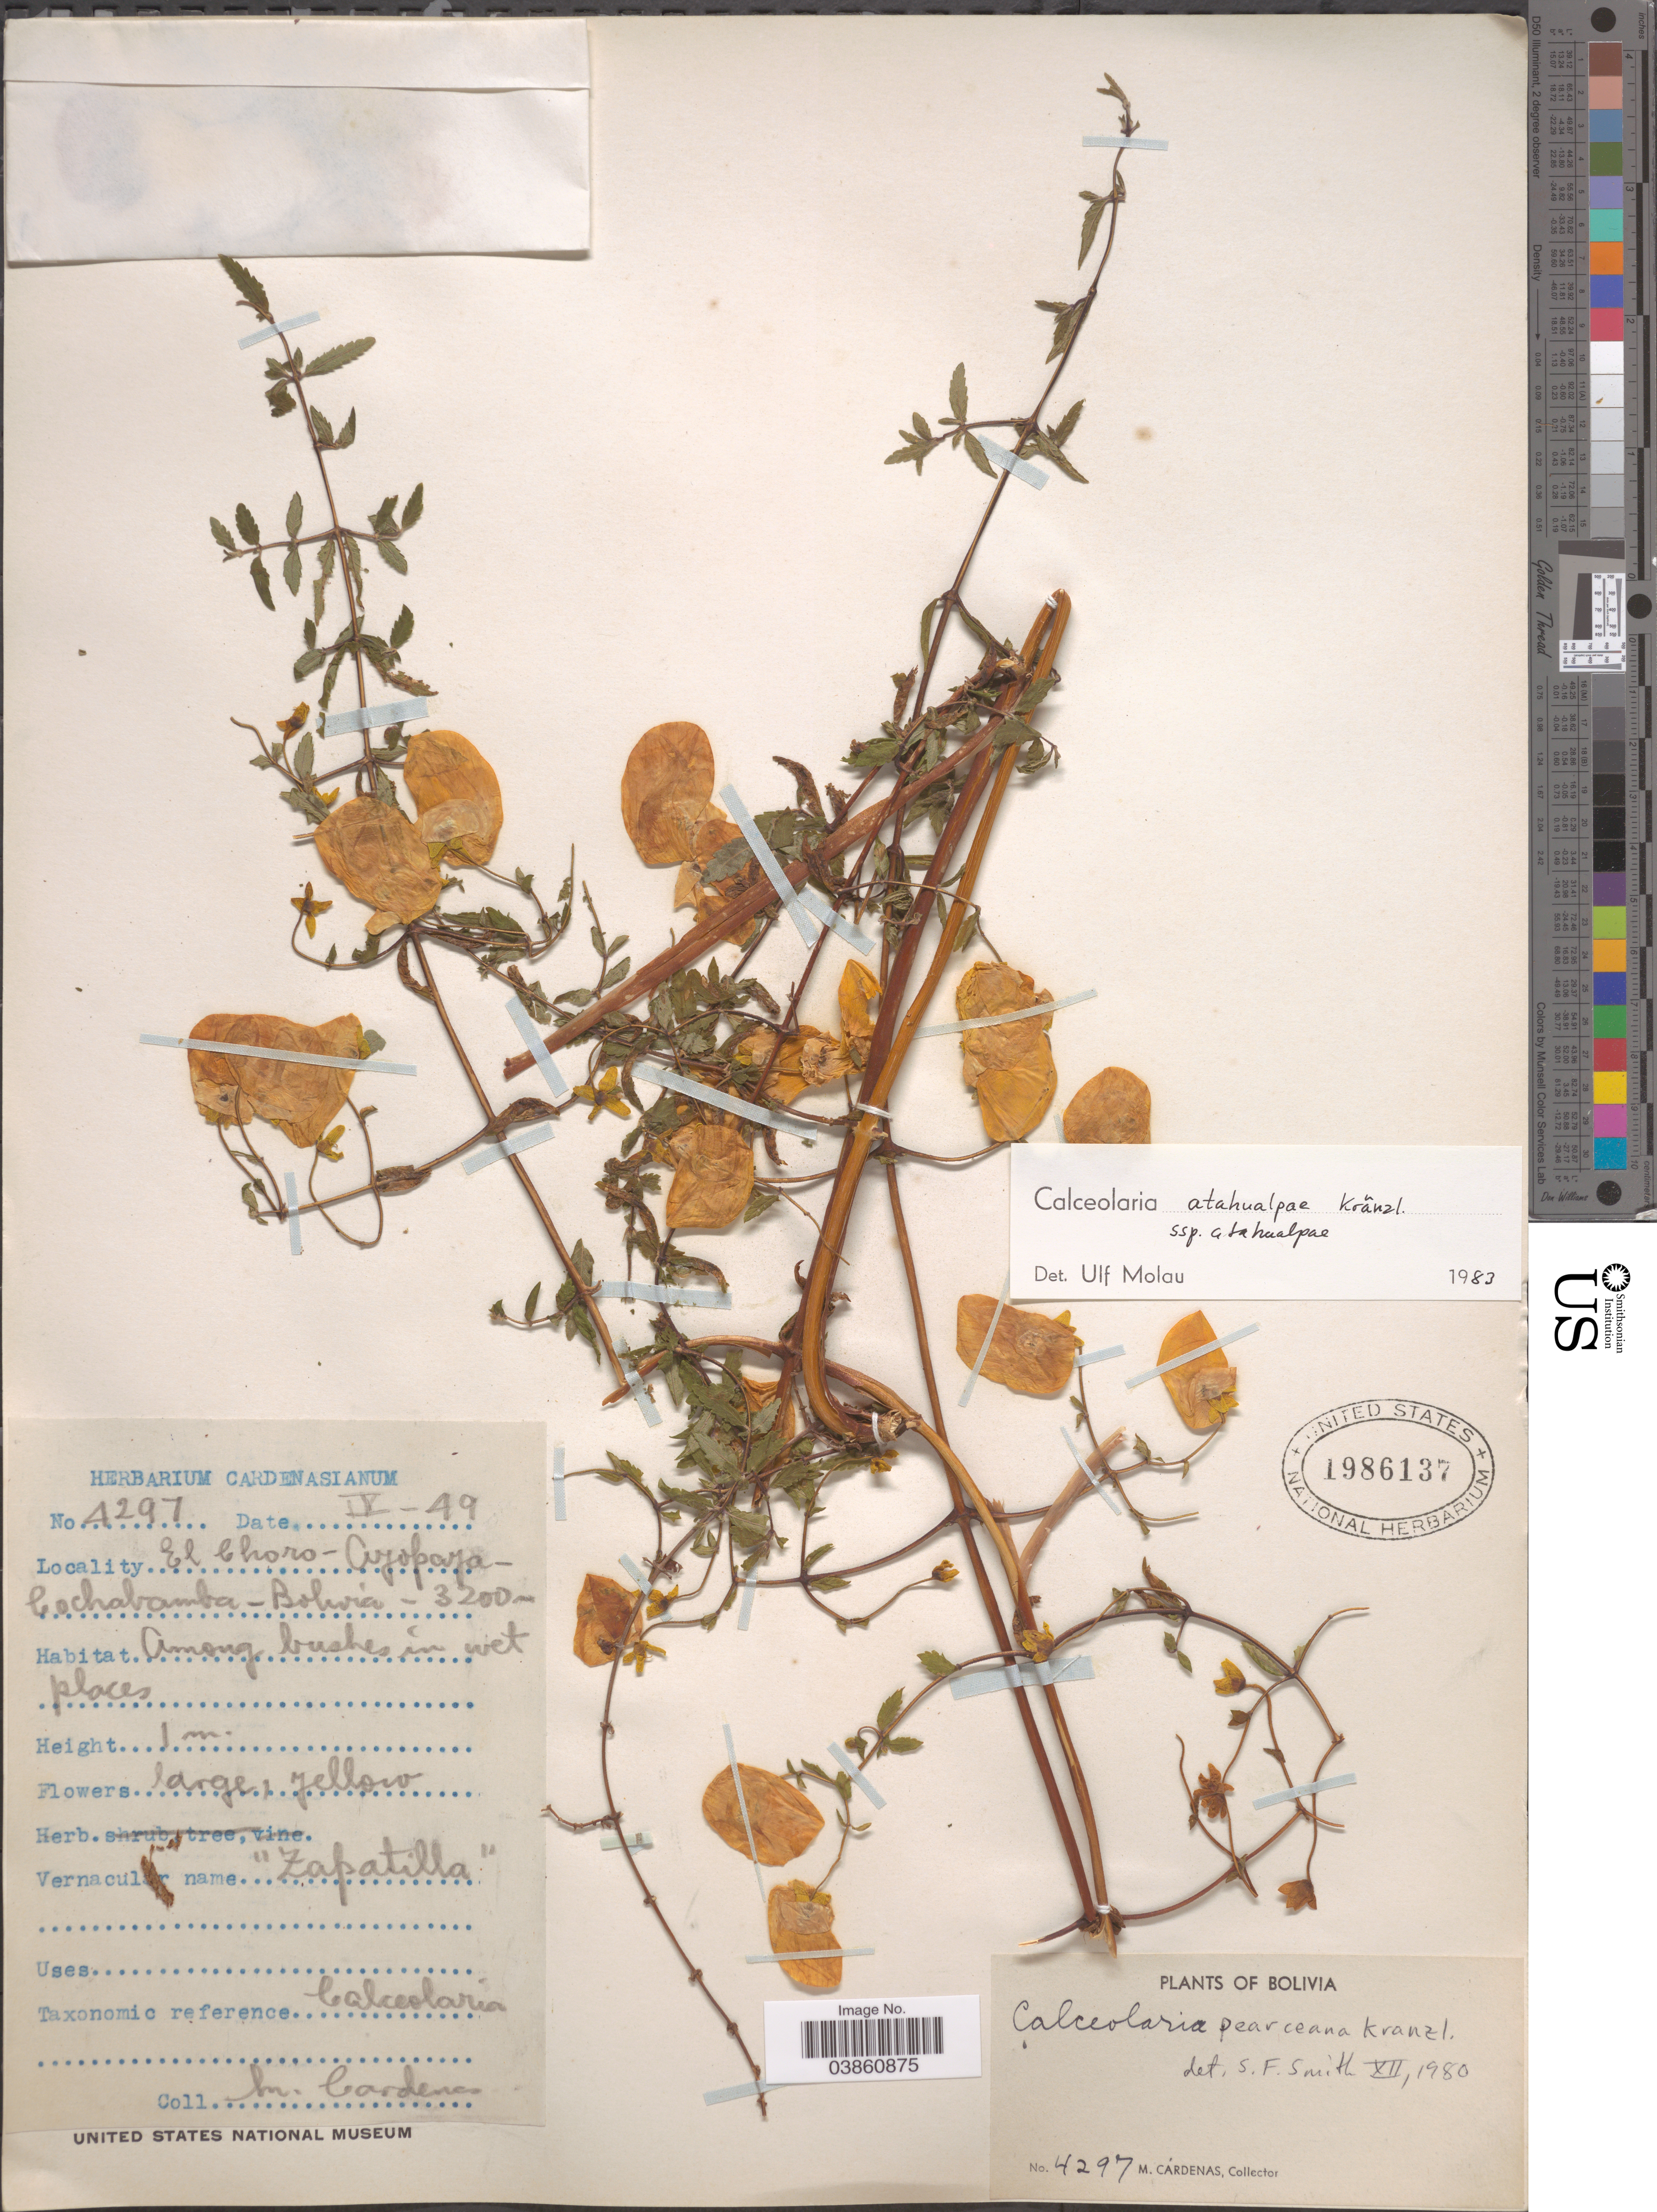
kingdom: Plantae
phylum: Tracheophyta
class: Magnoliopsida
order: Lamiales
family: Calceolariaceae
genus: Calceolaria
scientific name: Calceolaria atahualpae subsp. atahualpae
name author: Kraenzl.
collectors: M. Cárdenas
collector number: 4297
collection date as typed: Transcribed d/m/y: /4/49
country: Bolivia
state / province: Cochabamba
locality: El Choro-Ayopaya.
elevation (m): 3200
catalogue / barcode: US 1986137